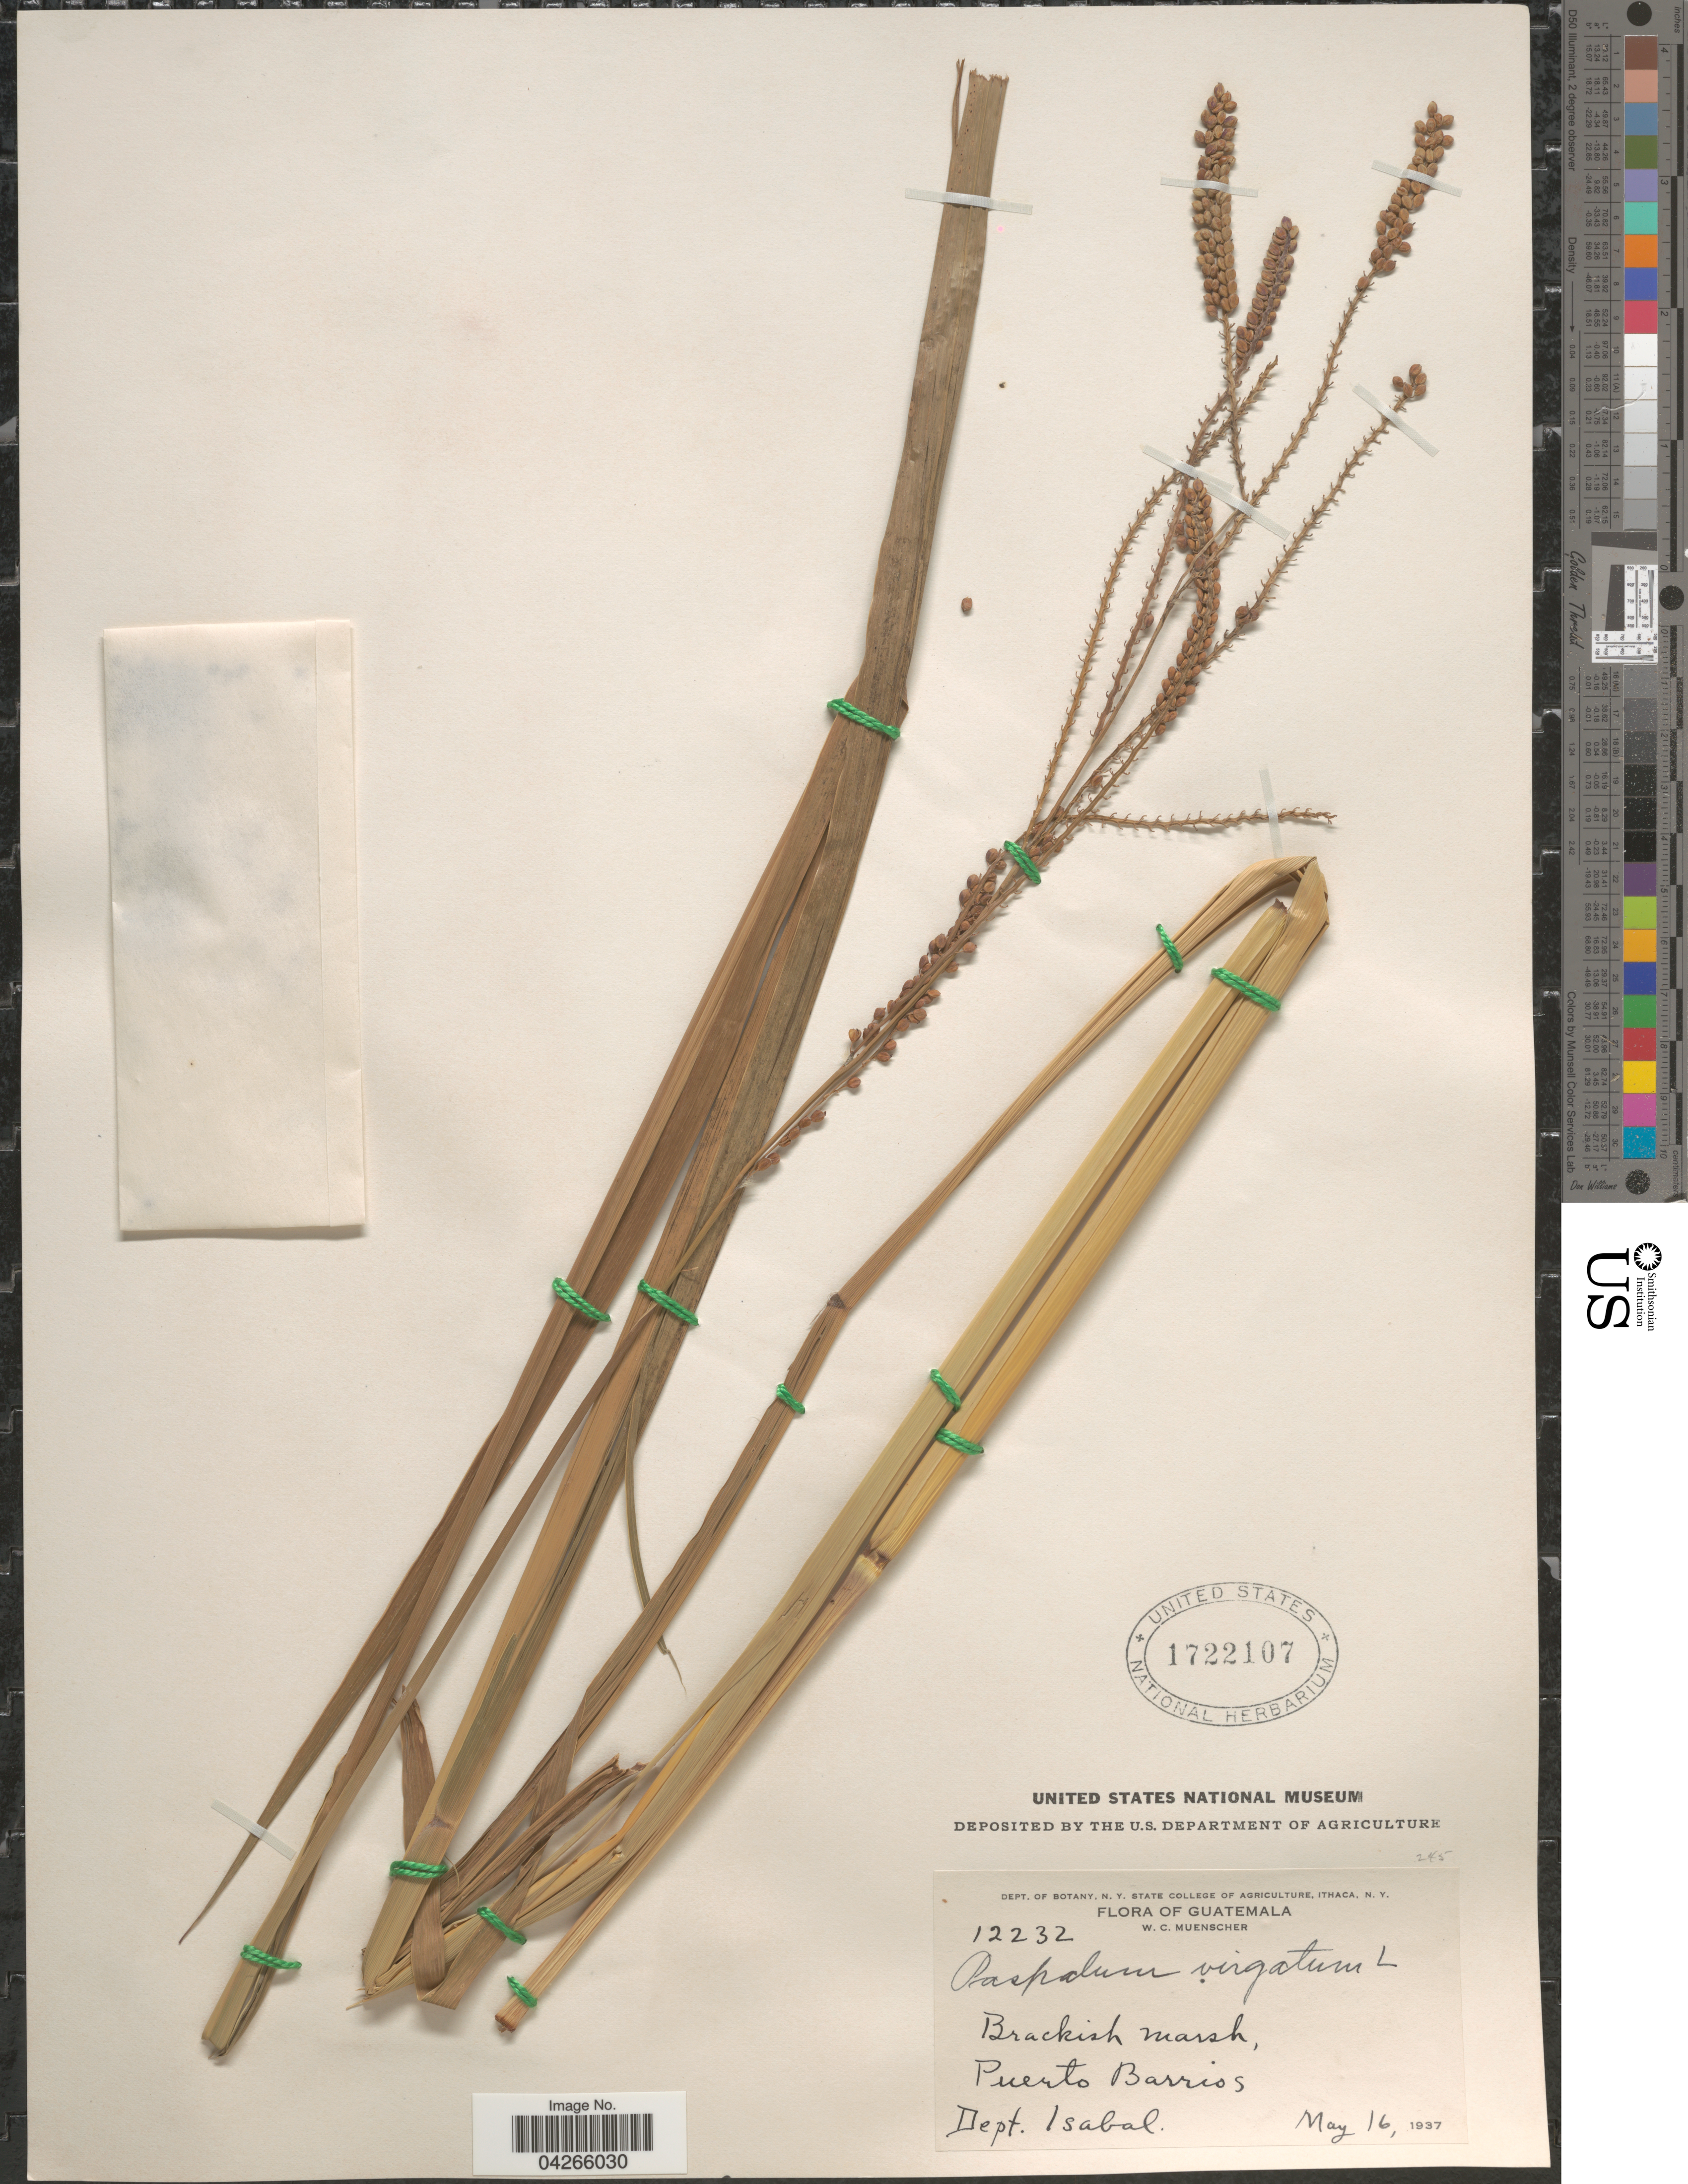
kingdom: Plantae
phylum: Tracheophyta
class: Liliopsida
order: Poales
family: Poaceae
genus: Paspalum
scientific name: Paspalum virgatum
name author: L.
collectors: W. Muenscher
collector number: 12232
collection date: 1937-05-16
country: Guatemala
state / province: Izabal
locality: Brackish marsh, Puerto Barrios. Dept. Izabal.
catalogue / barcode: US 1722107